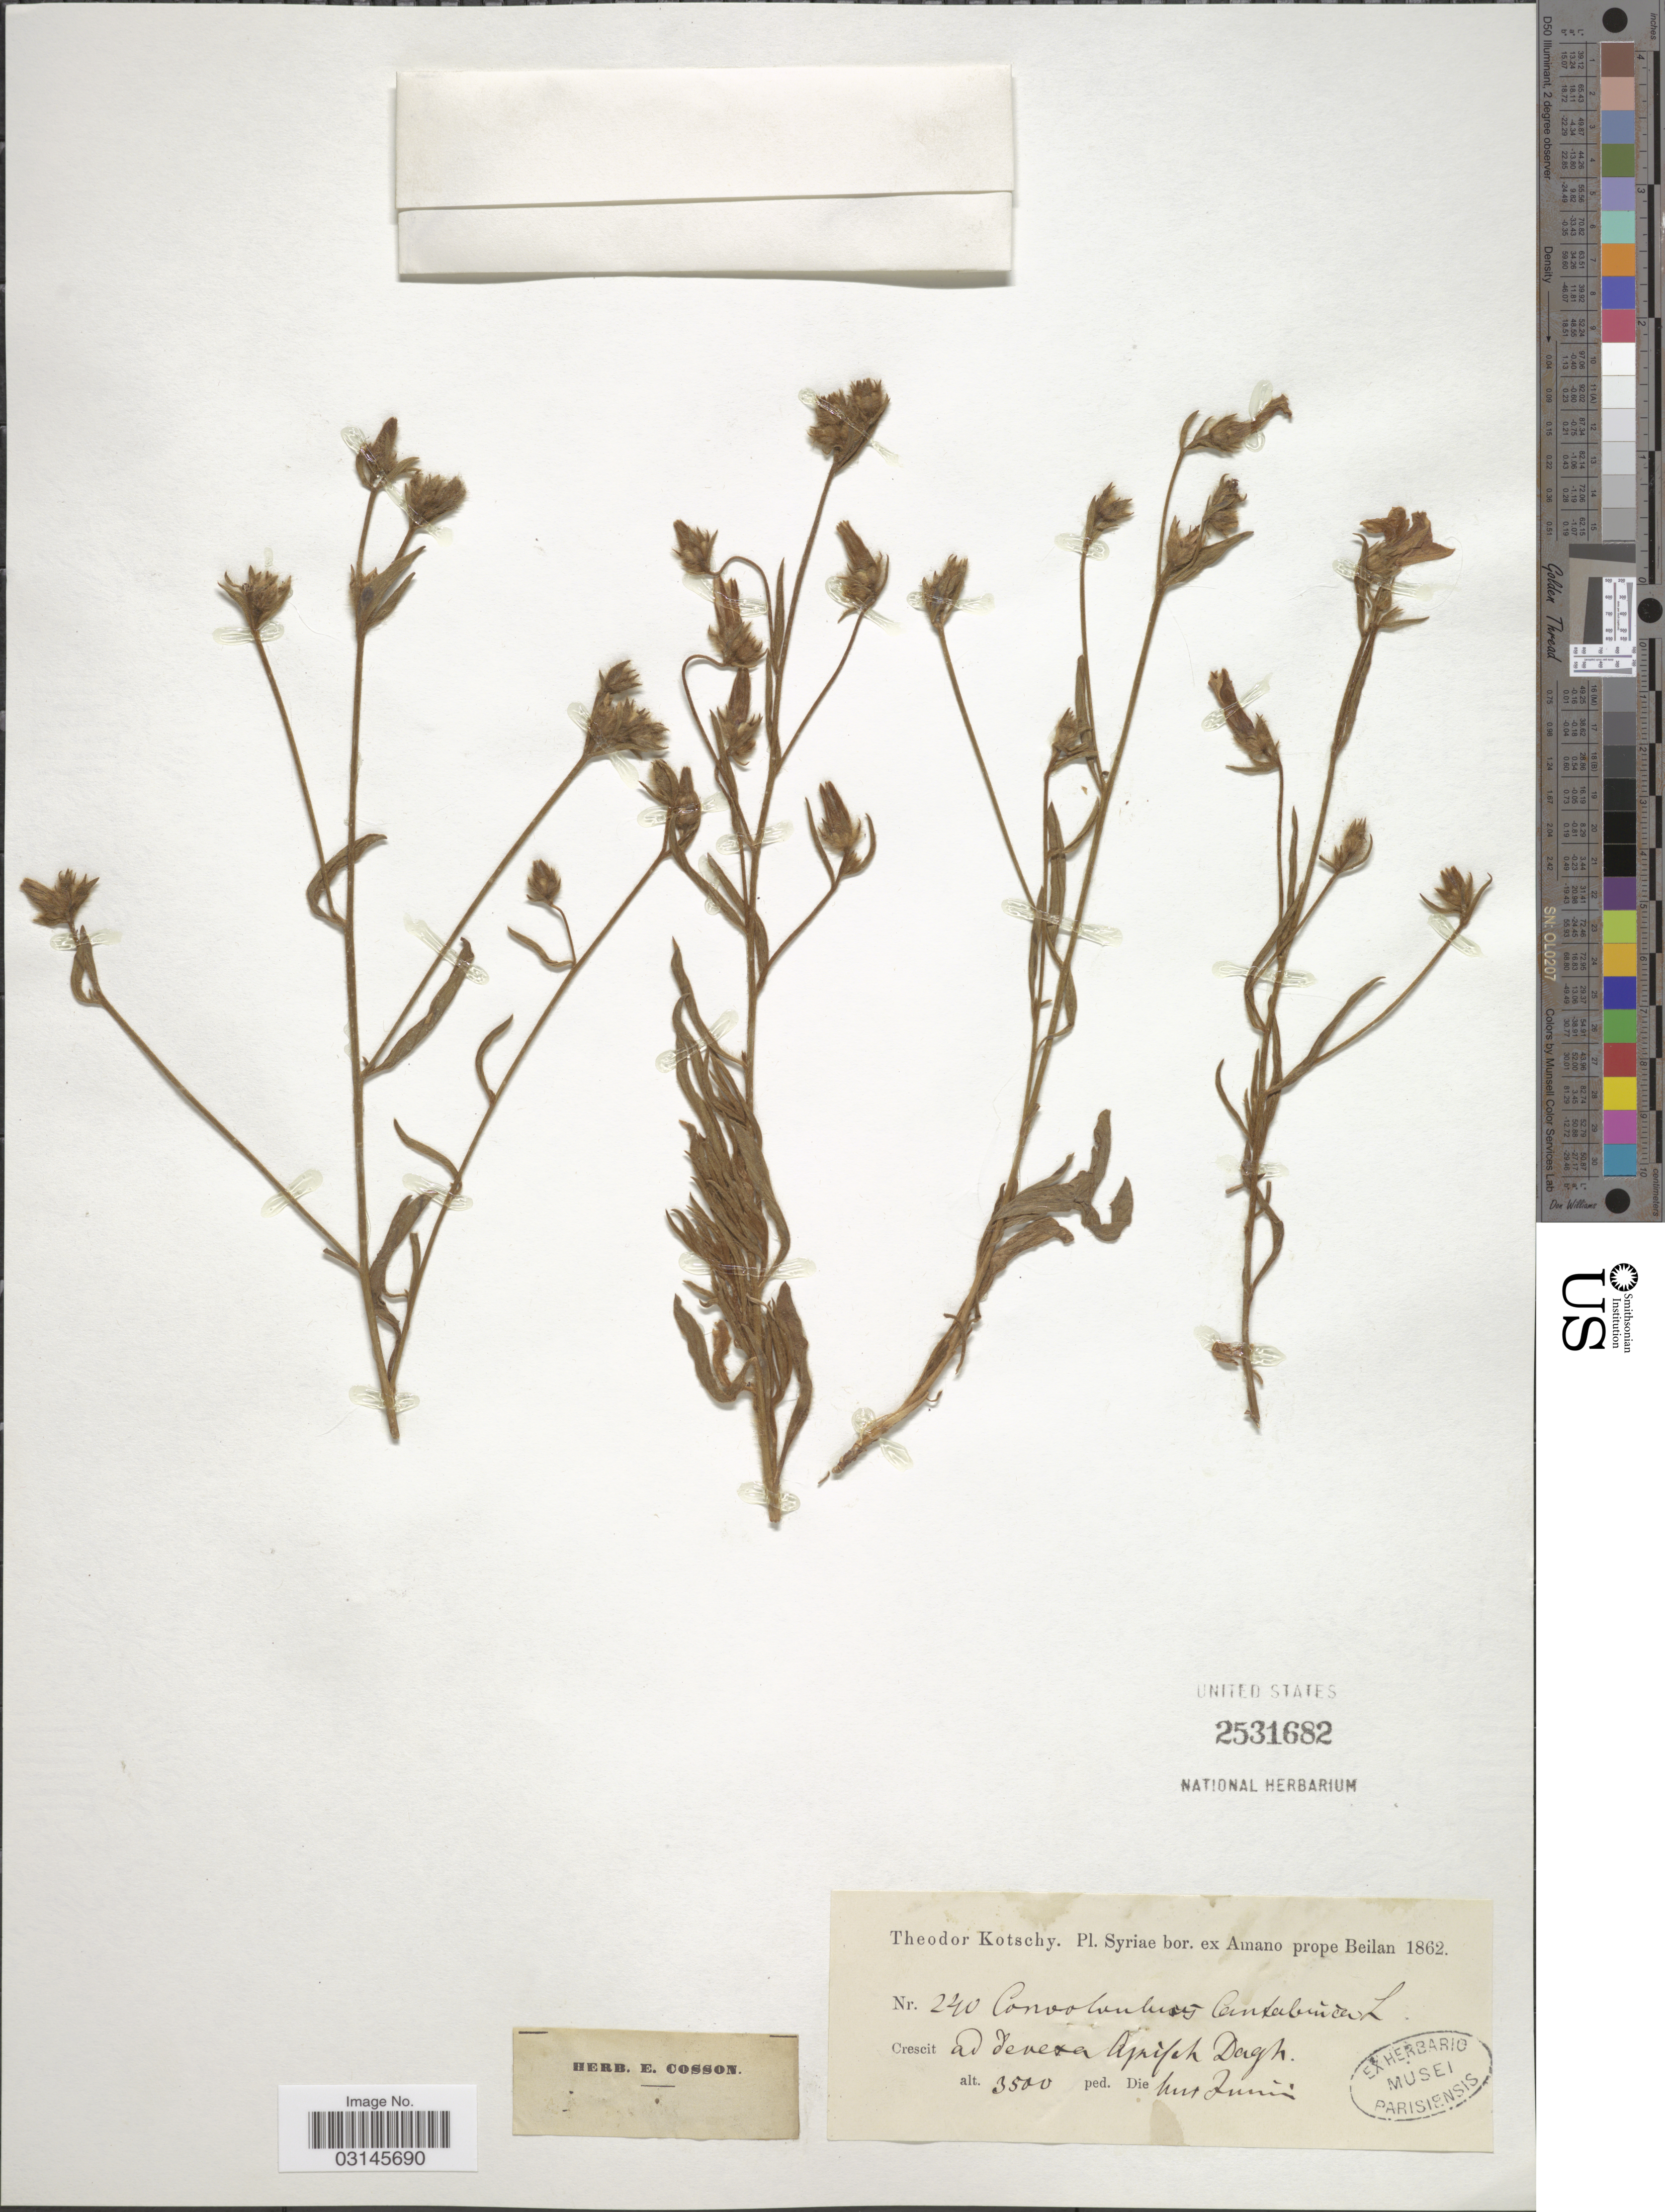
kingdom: Plantae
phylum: Tracheophyta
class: Magnoliopsida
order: Solanales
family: Convolvulaceae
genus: Convolvulus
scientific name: Convolvulus cantabrica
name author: L.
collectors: K. G. Kotschy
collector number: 240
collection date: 1862-06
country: Syria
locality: Syriae bor. ex Amano prope Beilan. Ad devexa [interpreted] Aprifeh [interpreted] Dagh.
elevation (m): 1067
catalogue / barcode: US 2531682